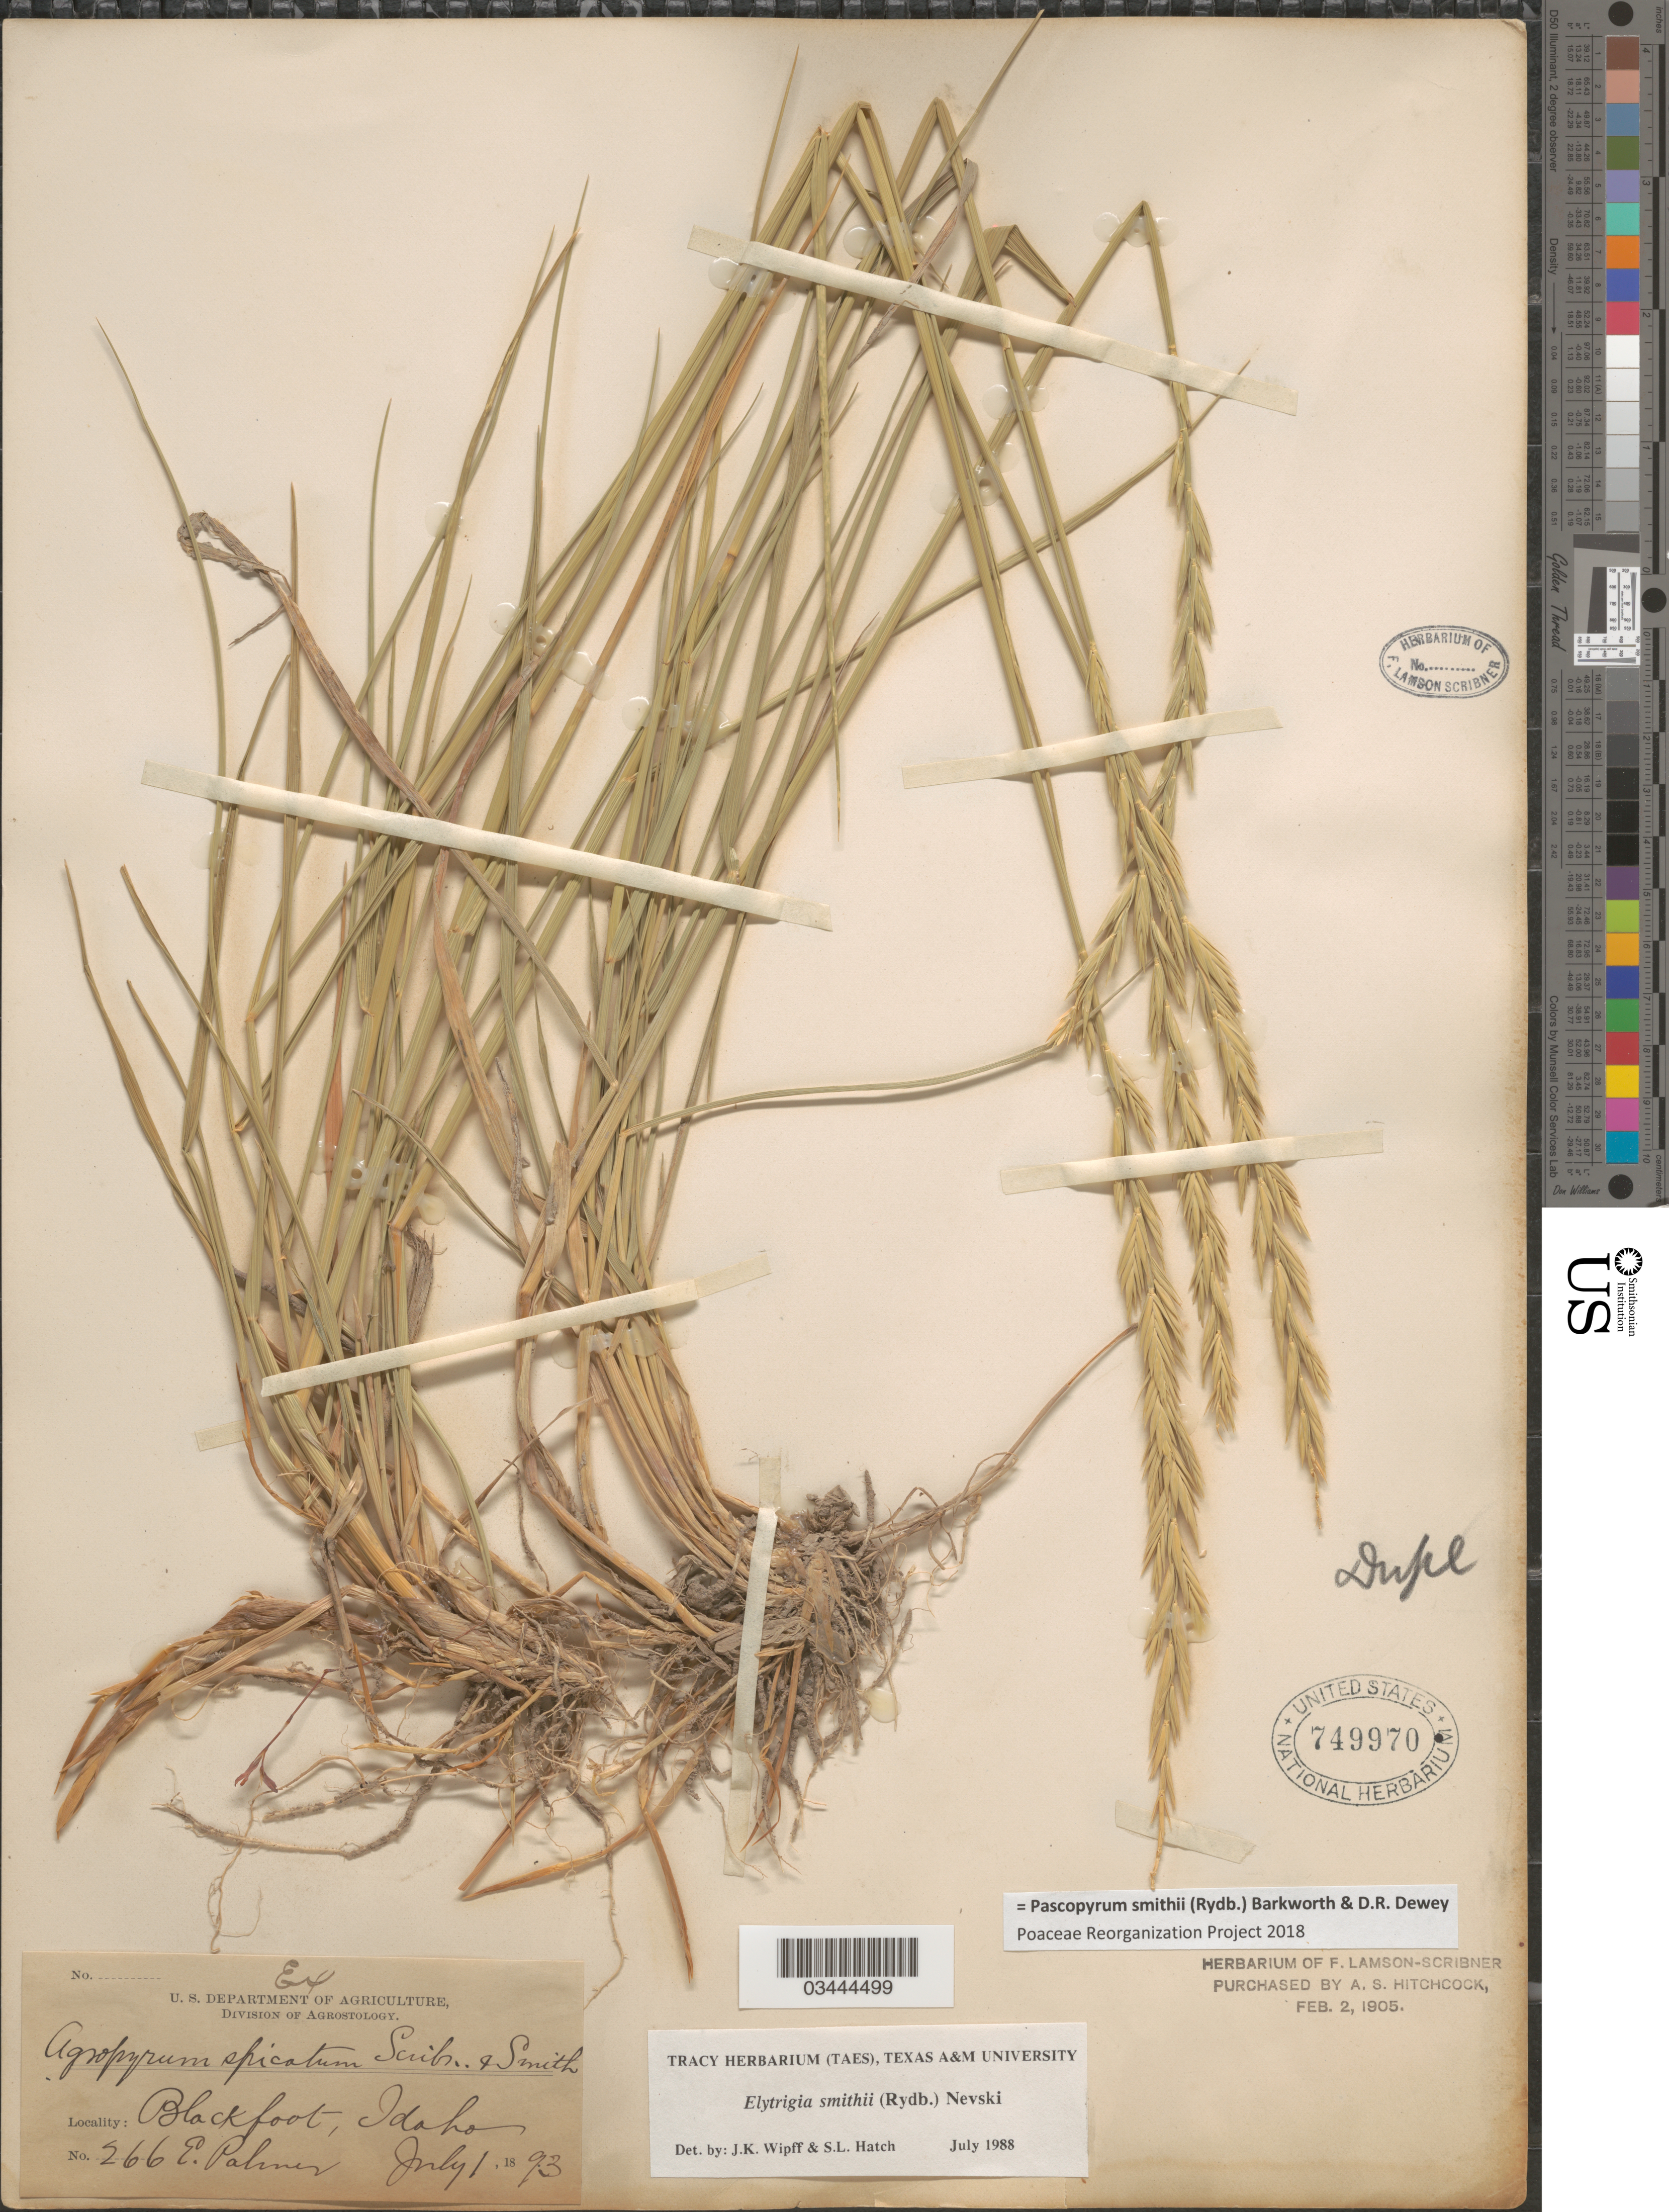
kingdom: Plantae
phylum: Tracheophyta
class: Liliopsida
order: Poales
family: Poaceae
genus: Pascopyrum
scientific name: Pascopyrum smithii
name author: (Rydb.) Barkworth & Dewey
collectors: E. Palmer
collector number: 266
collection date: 1893-07-01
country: United States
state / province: Idaho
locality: Blackfoot.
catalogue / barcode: US 749970